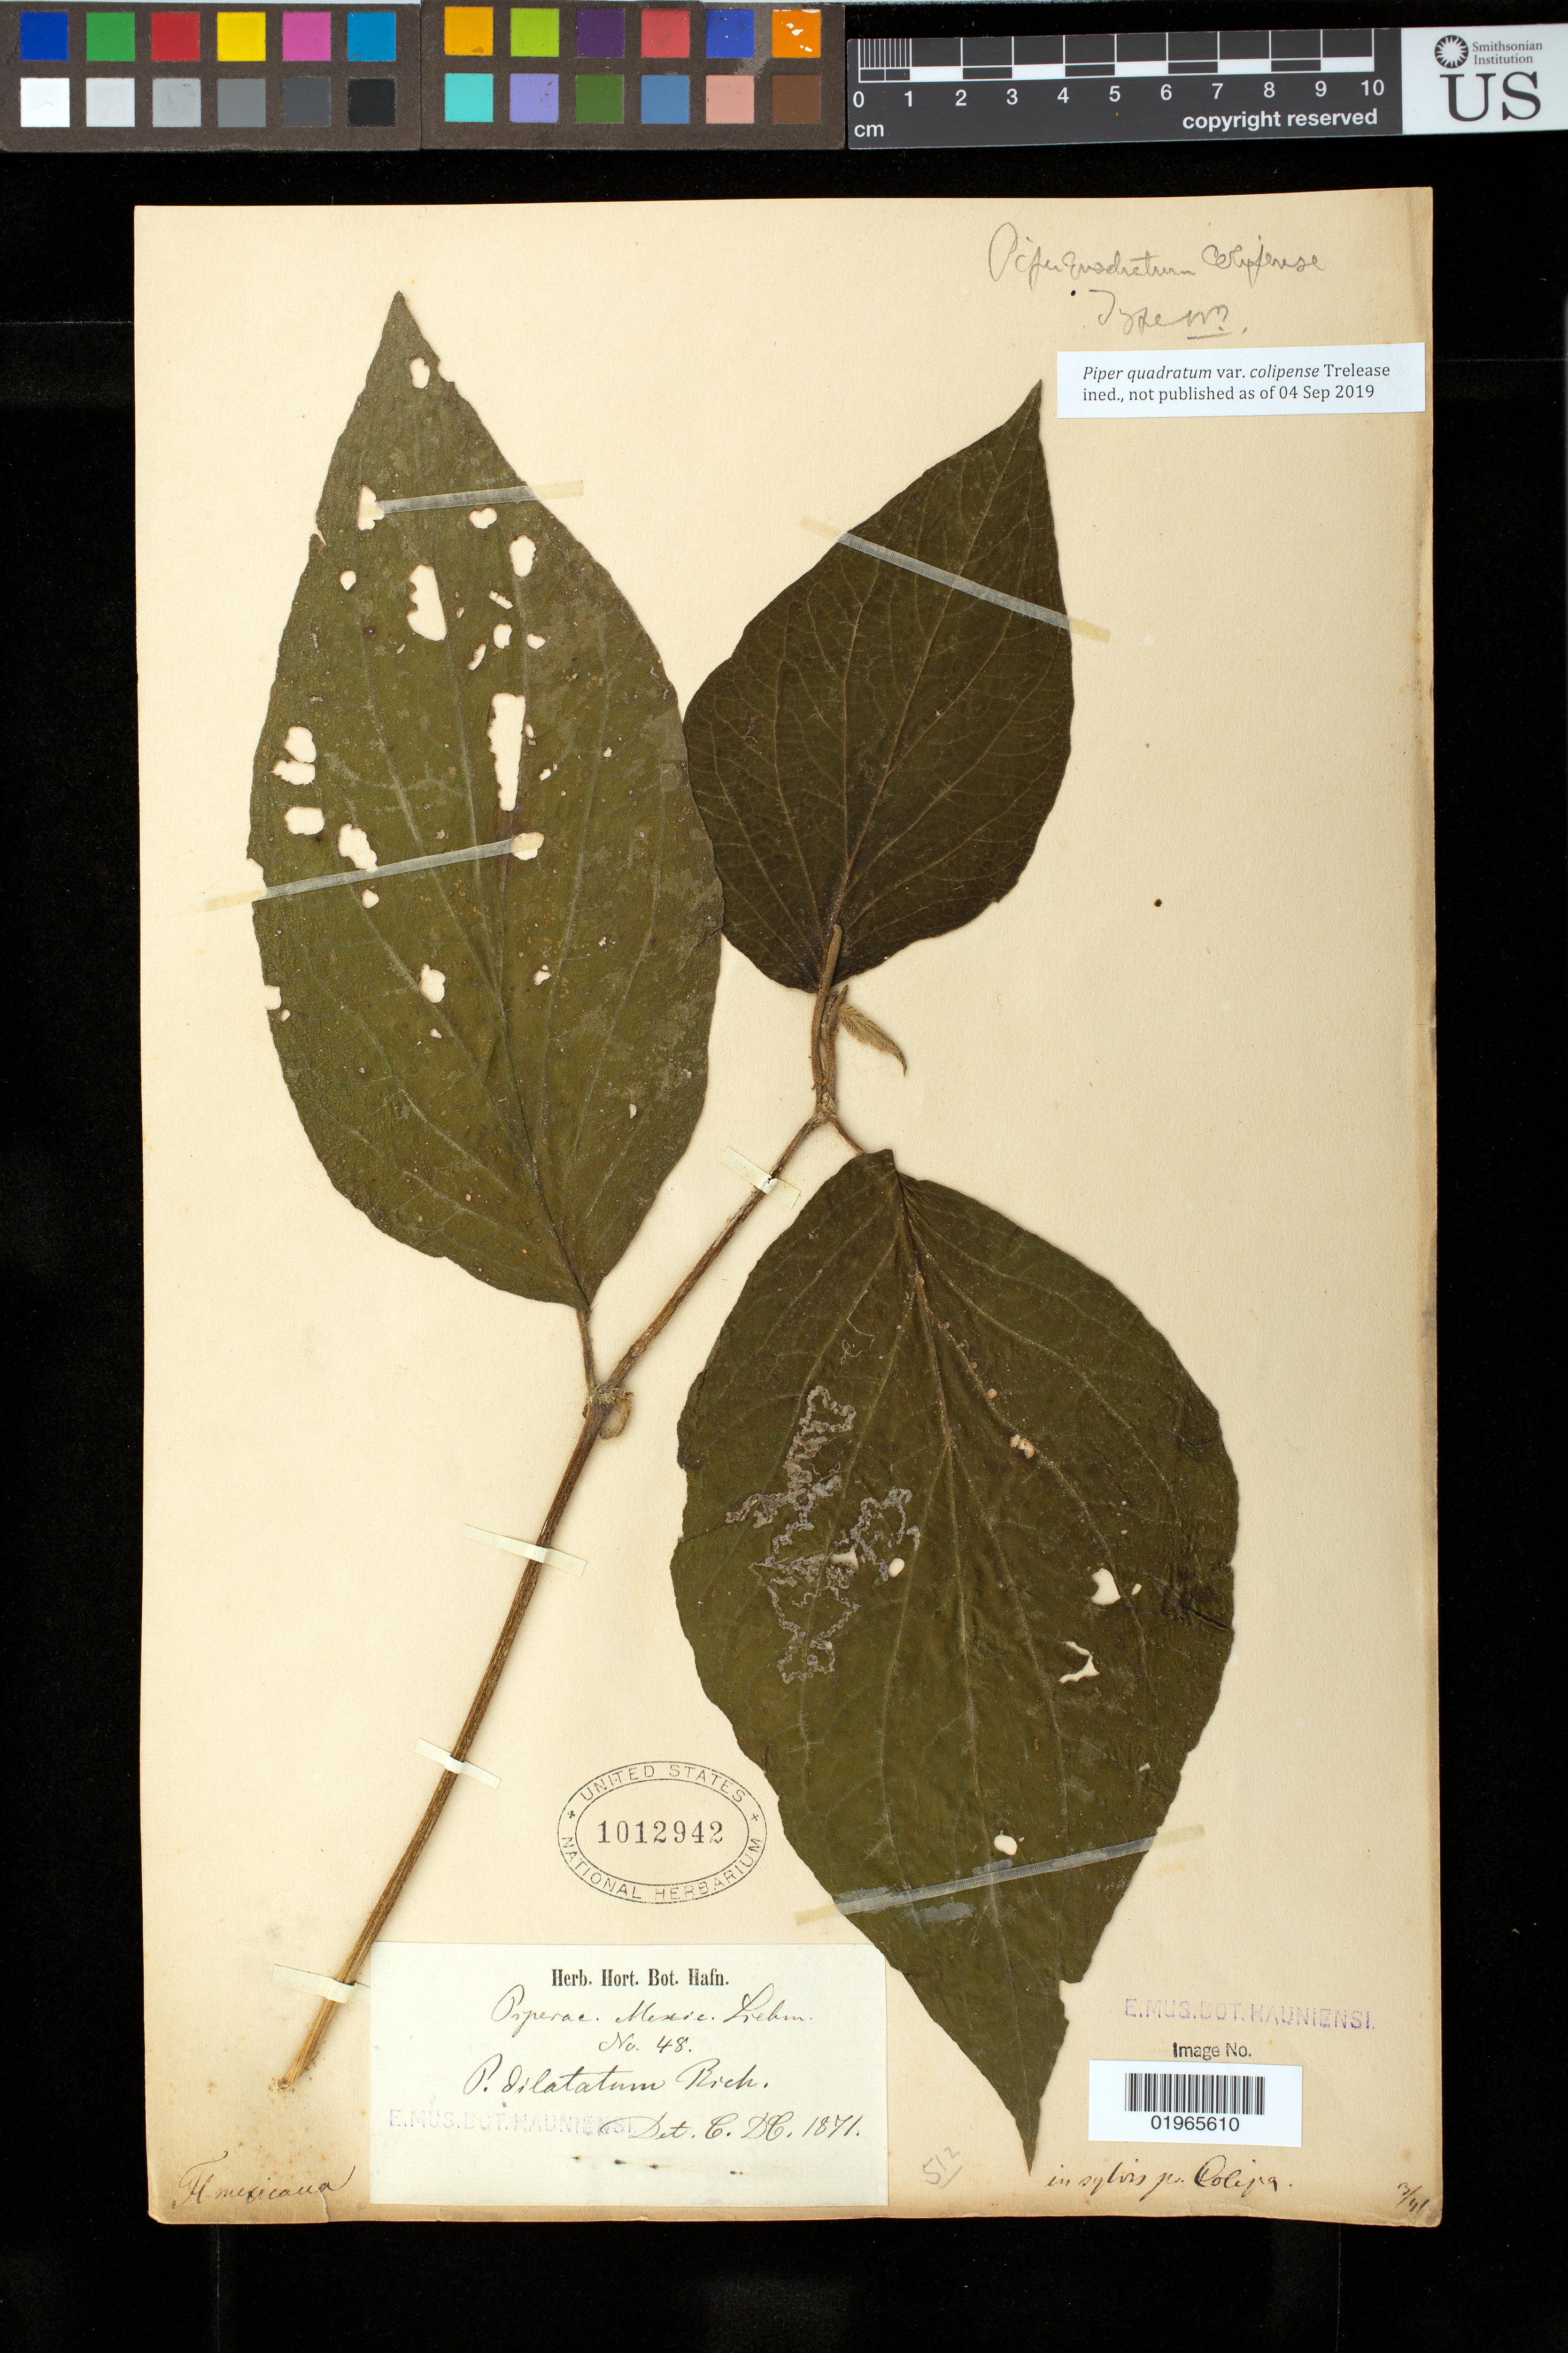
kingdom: Plantae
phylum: Tracheophyta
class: Magnoliopsida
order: Piperales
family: Piperaceae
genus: Piper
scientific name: Piper dilatatum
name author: Rich.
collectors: -. Lehmann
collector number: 43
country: Mexico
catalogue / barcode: US 1012942